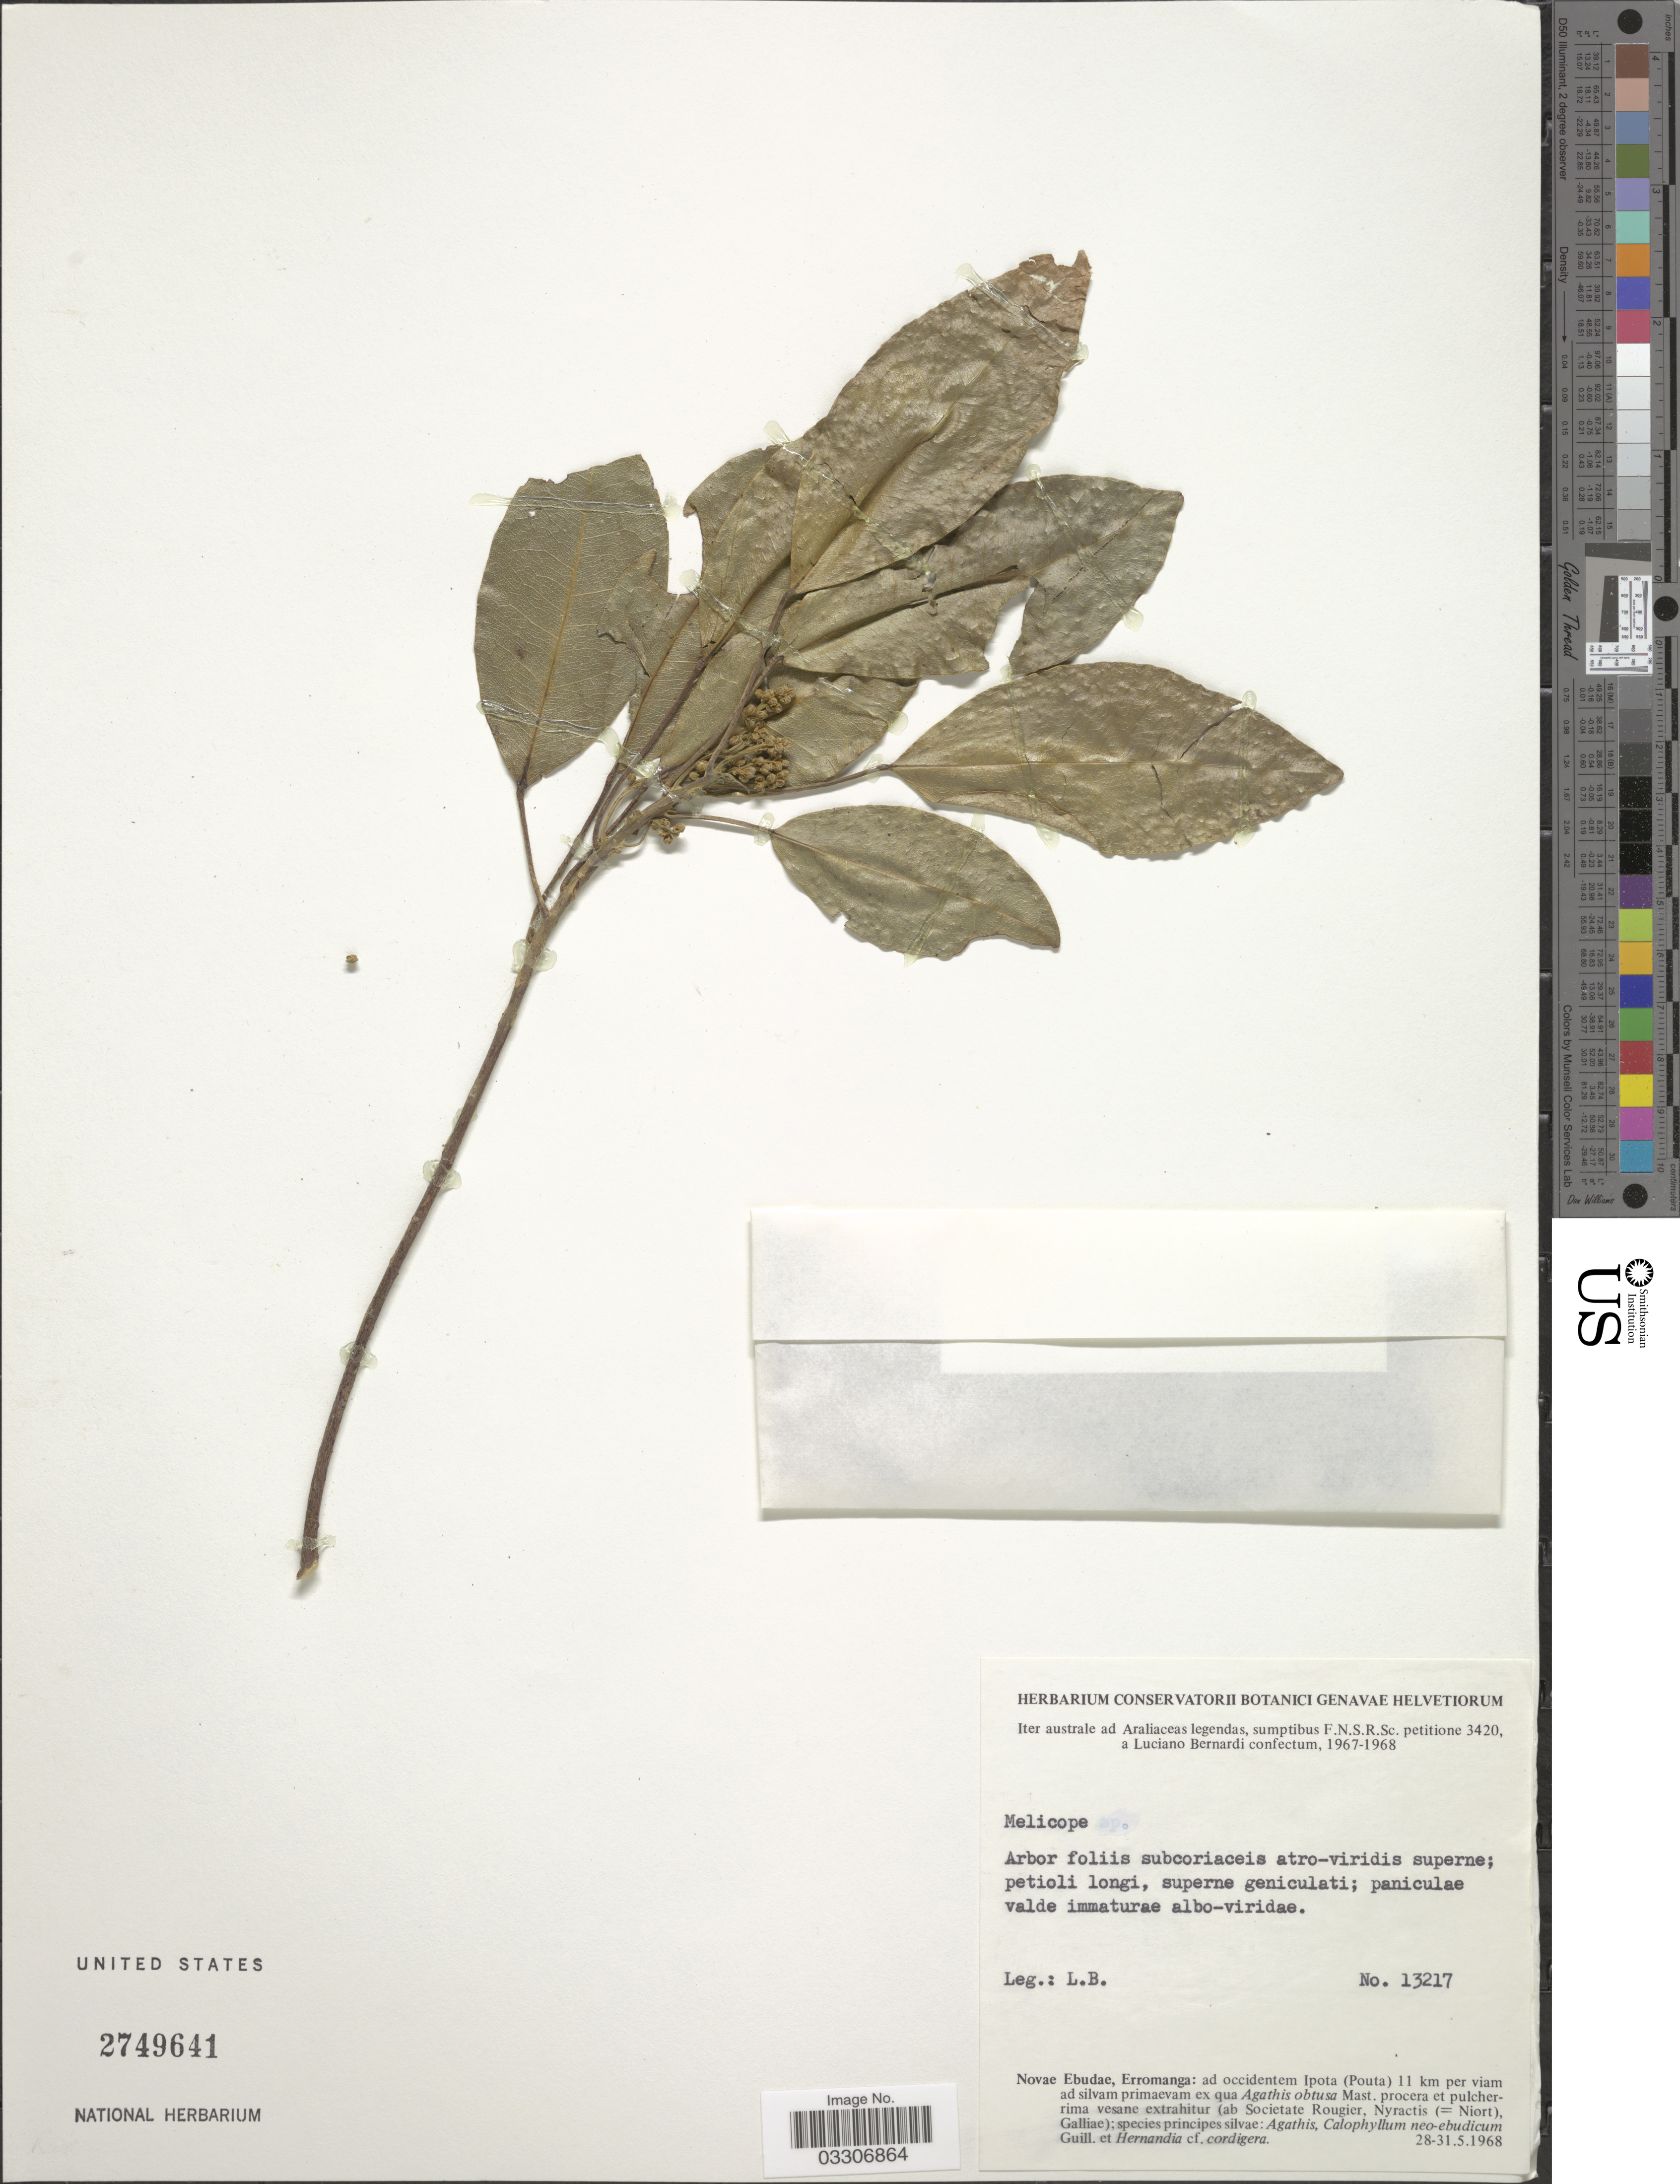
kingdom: Plantae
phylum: Tracheophyta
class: Magnoliopsida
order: Sapindales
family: Rutaceae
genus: Melicope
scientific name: Melicope sp.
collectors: L. Bernardi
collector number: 13217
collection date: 1968-05-28/1968-05-31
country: Vanuatu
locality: Novae Ebudae, Erromanga: ad occidentem Ipota (Pouta) 11 km per viam.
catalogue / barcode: US 2749641